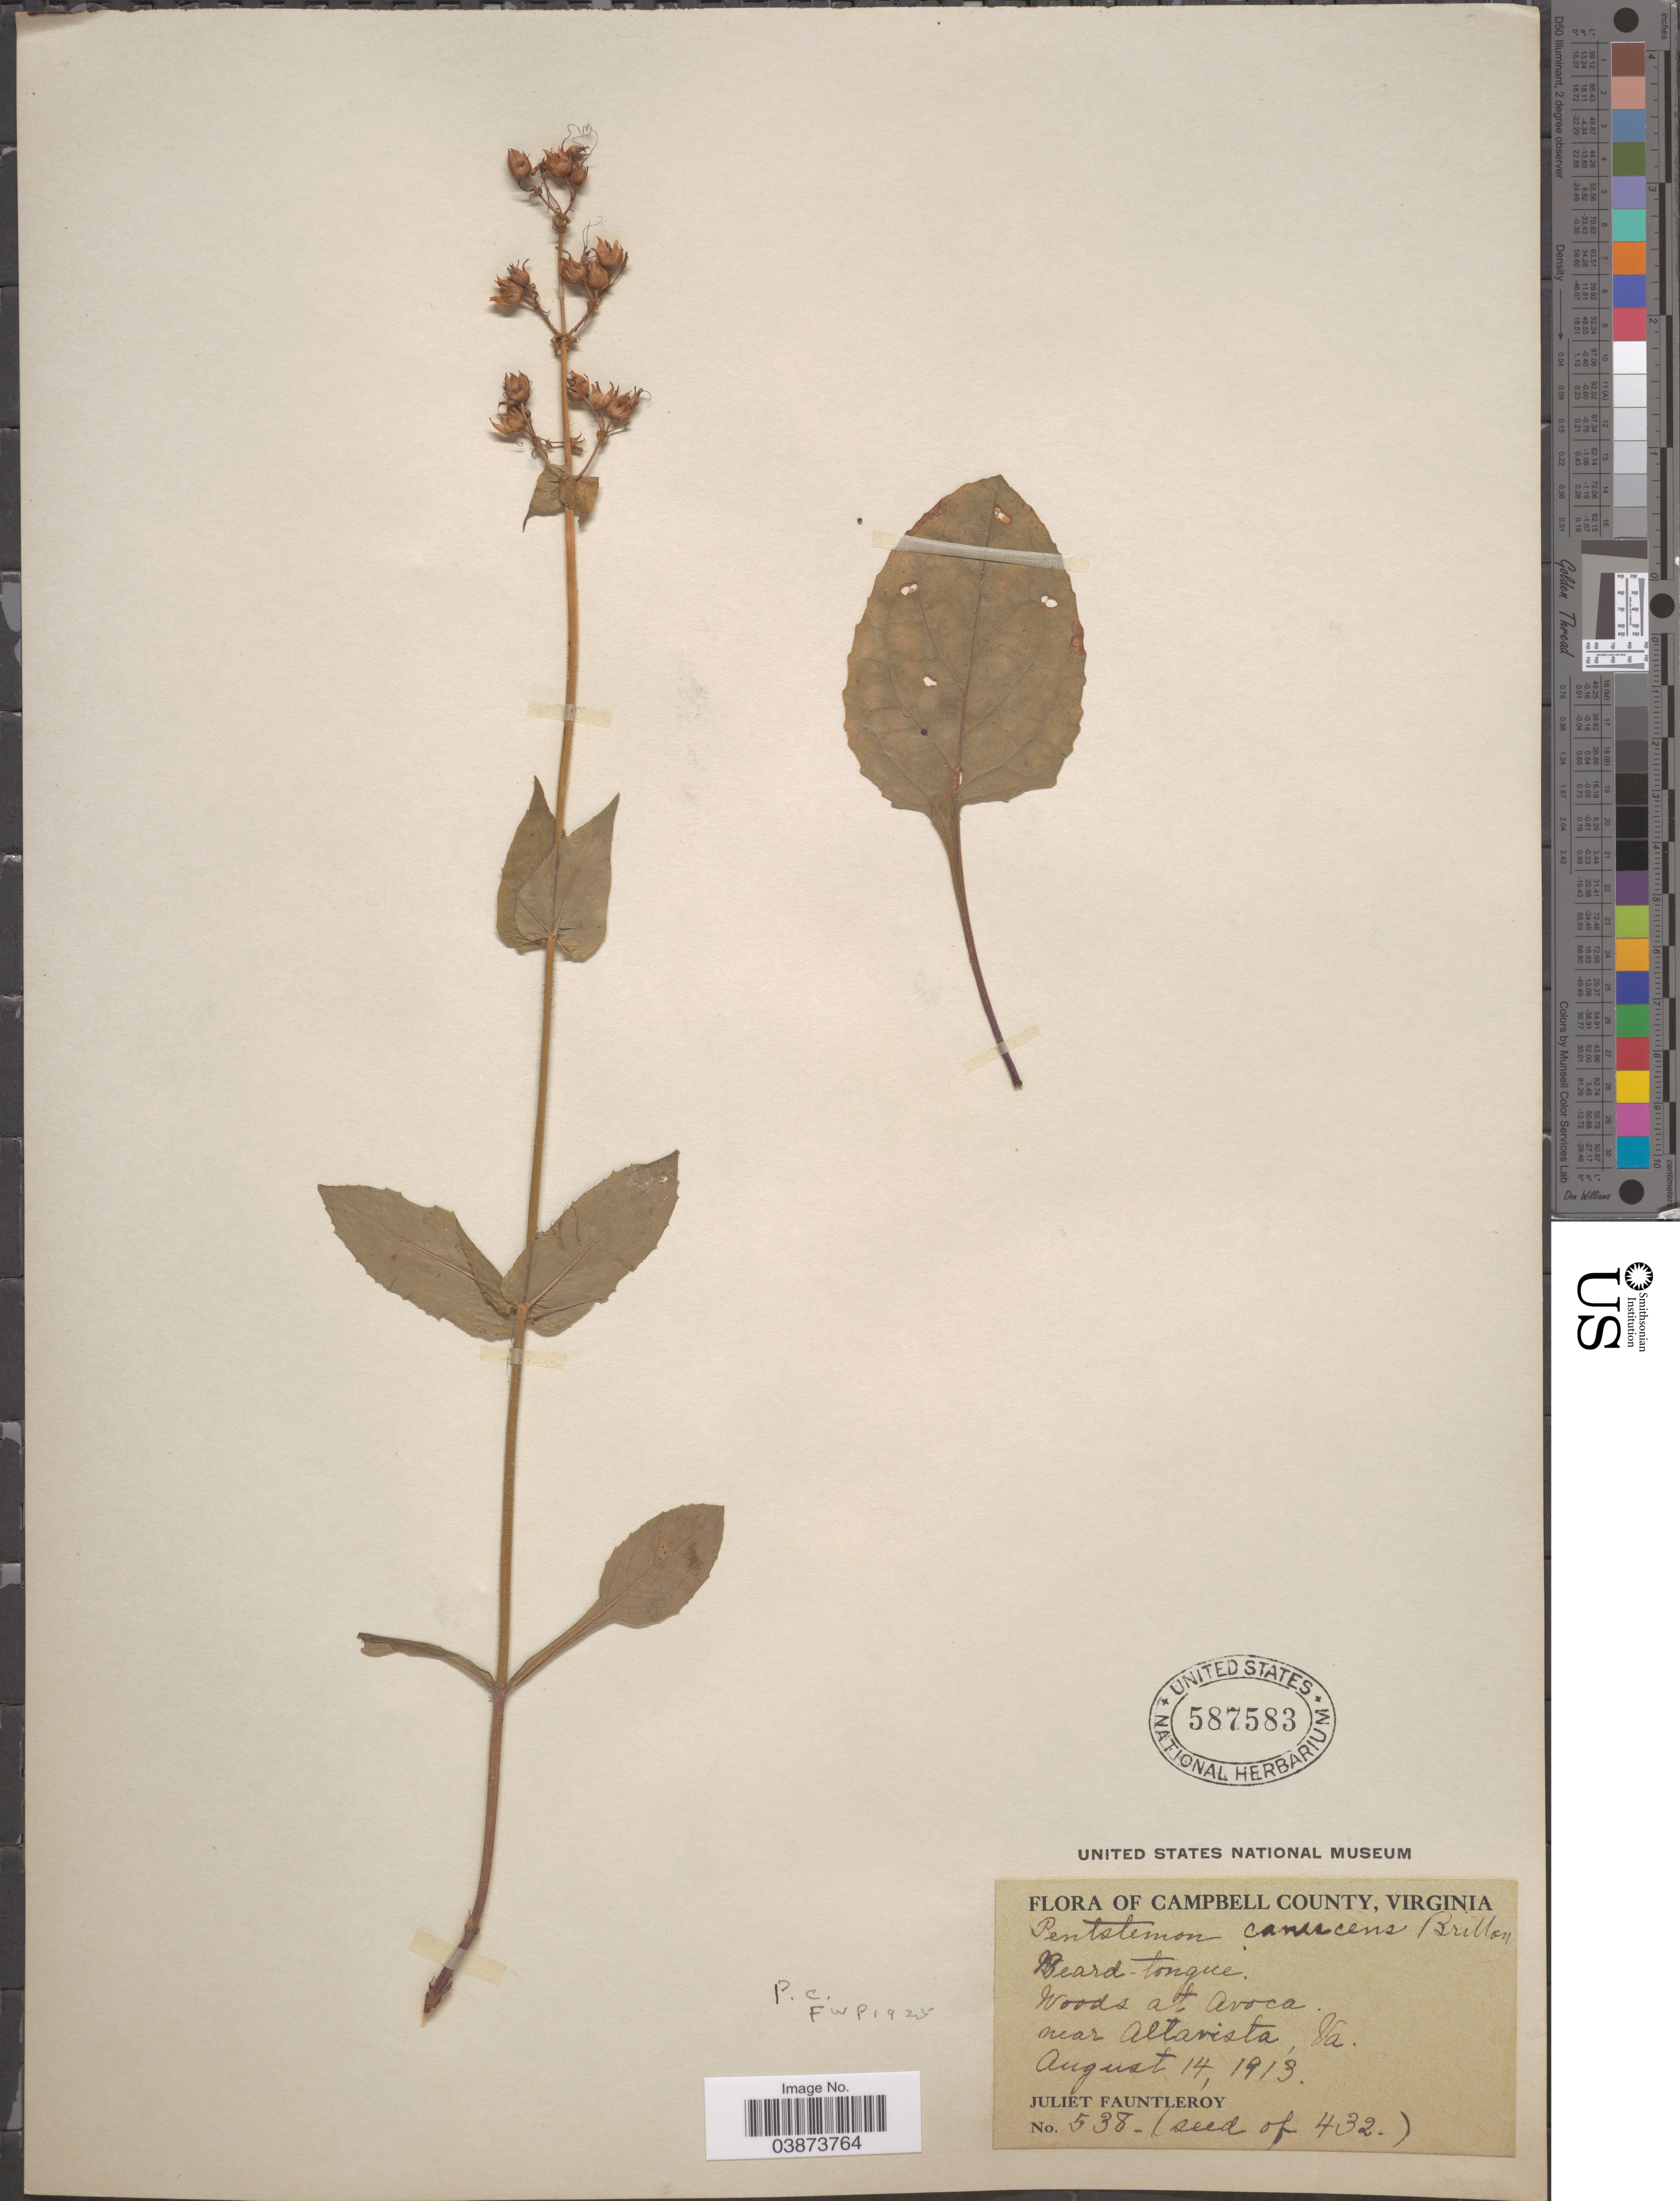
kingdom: Plantae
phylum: Tracheophyta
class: Magnoliopsida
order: Lamiales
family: Plantaginaceae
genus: Penstemon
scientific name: Penstemon canescens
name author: L.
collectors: J. Fauntleroy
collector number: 538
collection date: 1913-08-14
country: United States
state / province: Virginia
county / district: Campbell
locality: Campbell County. Beard-tongue. Woods at Avoca near Altavista.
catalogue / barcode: US 587583